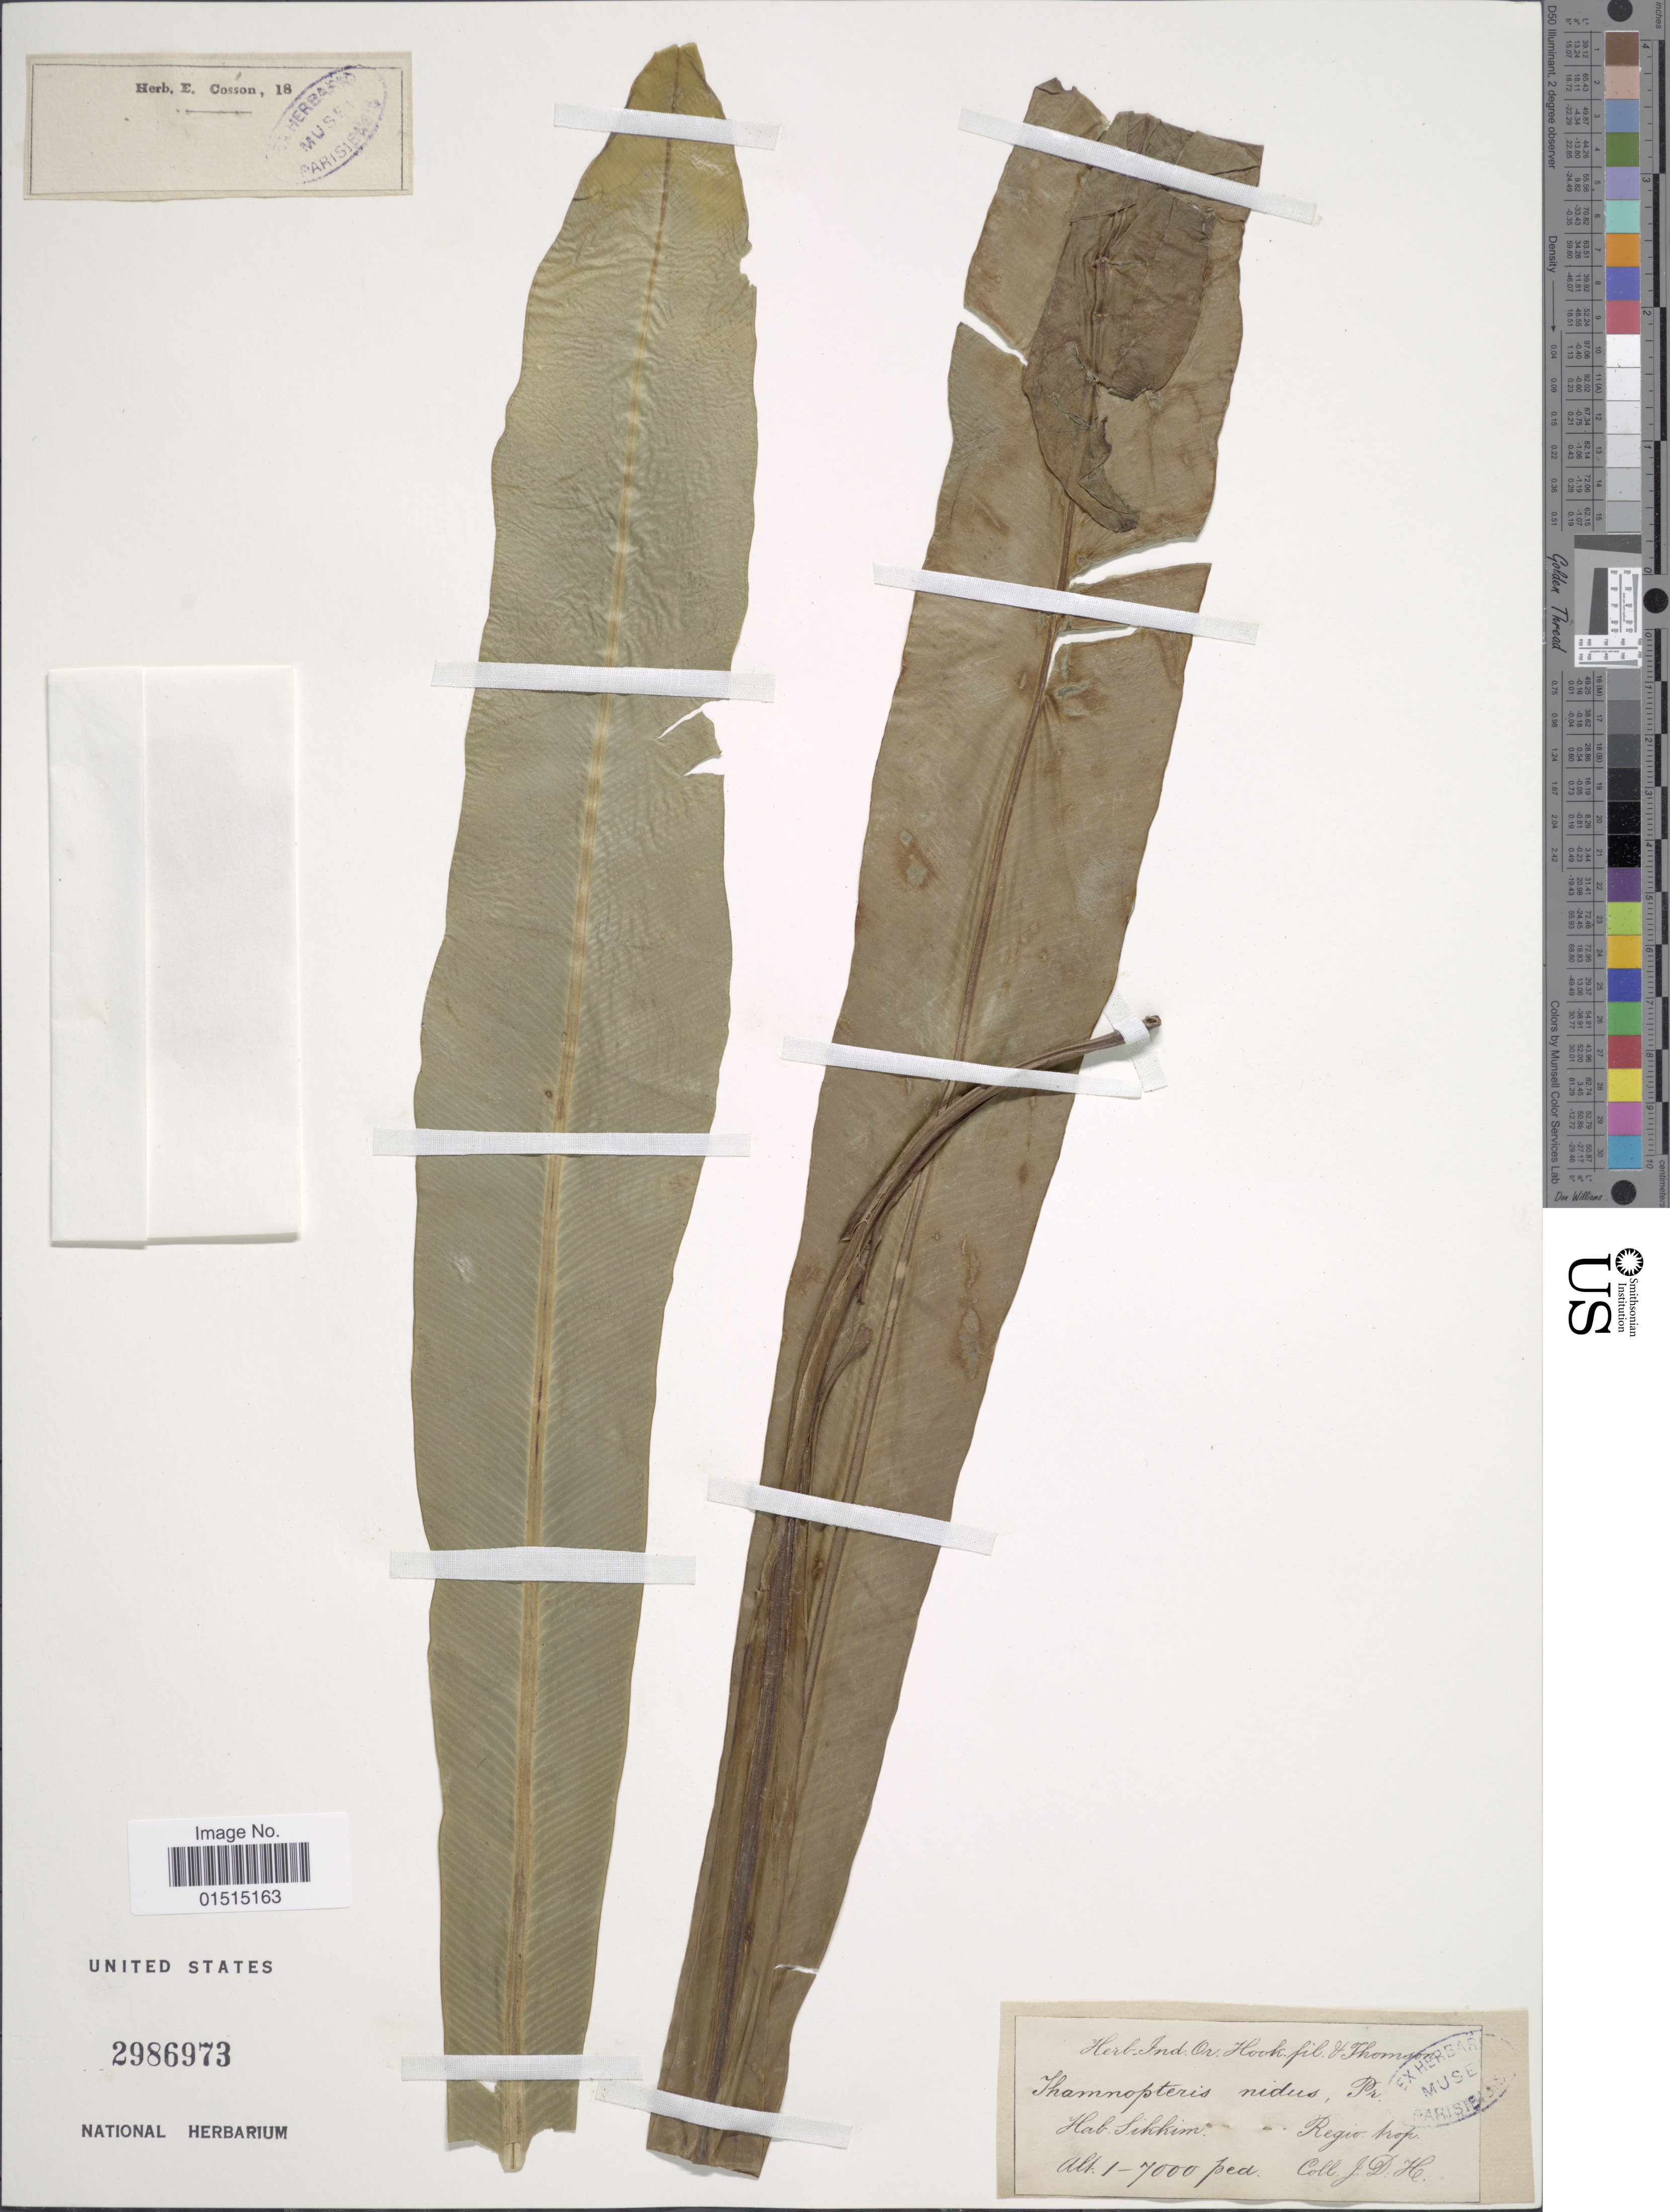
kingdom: Plantae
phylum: Tracheophyta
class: Polypodiopsida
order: Polypodiales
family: Aspleniaceae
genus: Asplenium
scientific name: Asplenium nidus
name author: L.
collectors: J. D. Hooker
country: India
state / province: Sikkim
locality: Regio trop.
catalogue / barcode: US 2986973